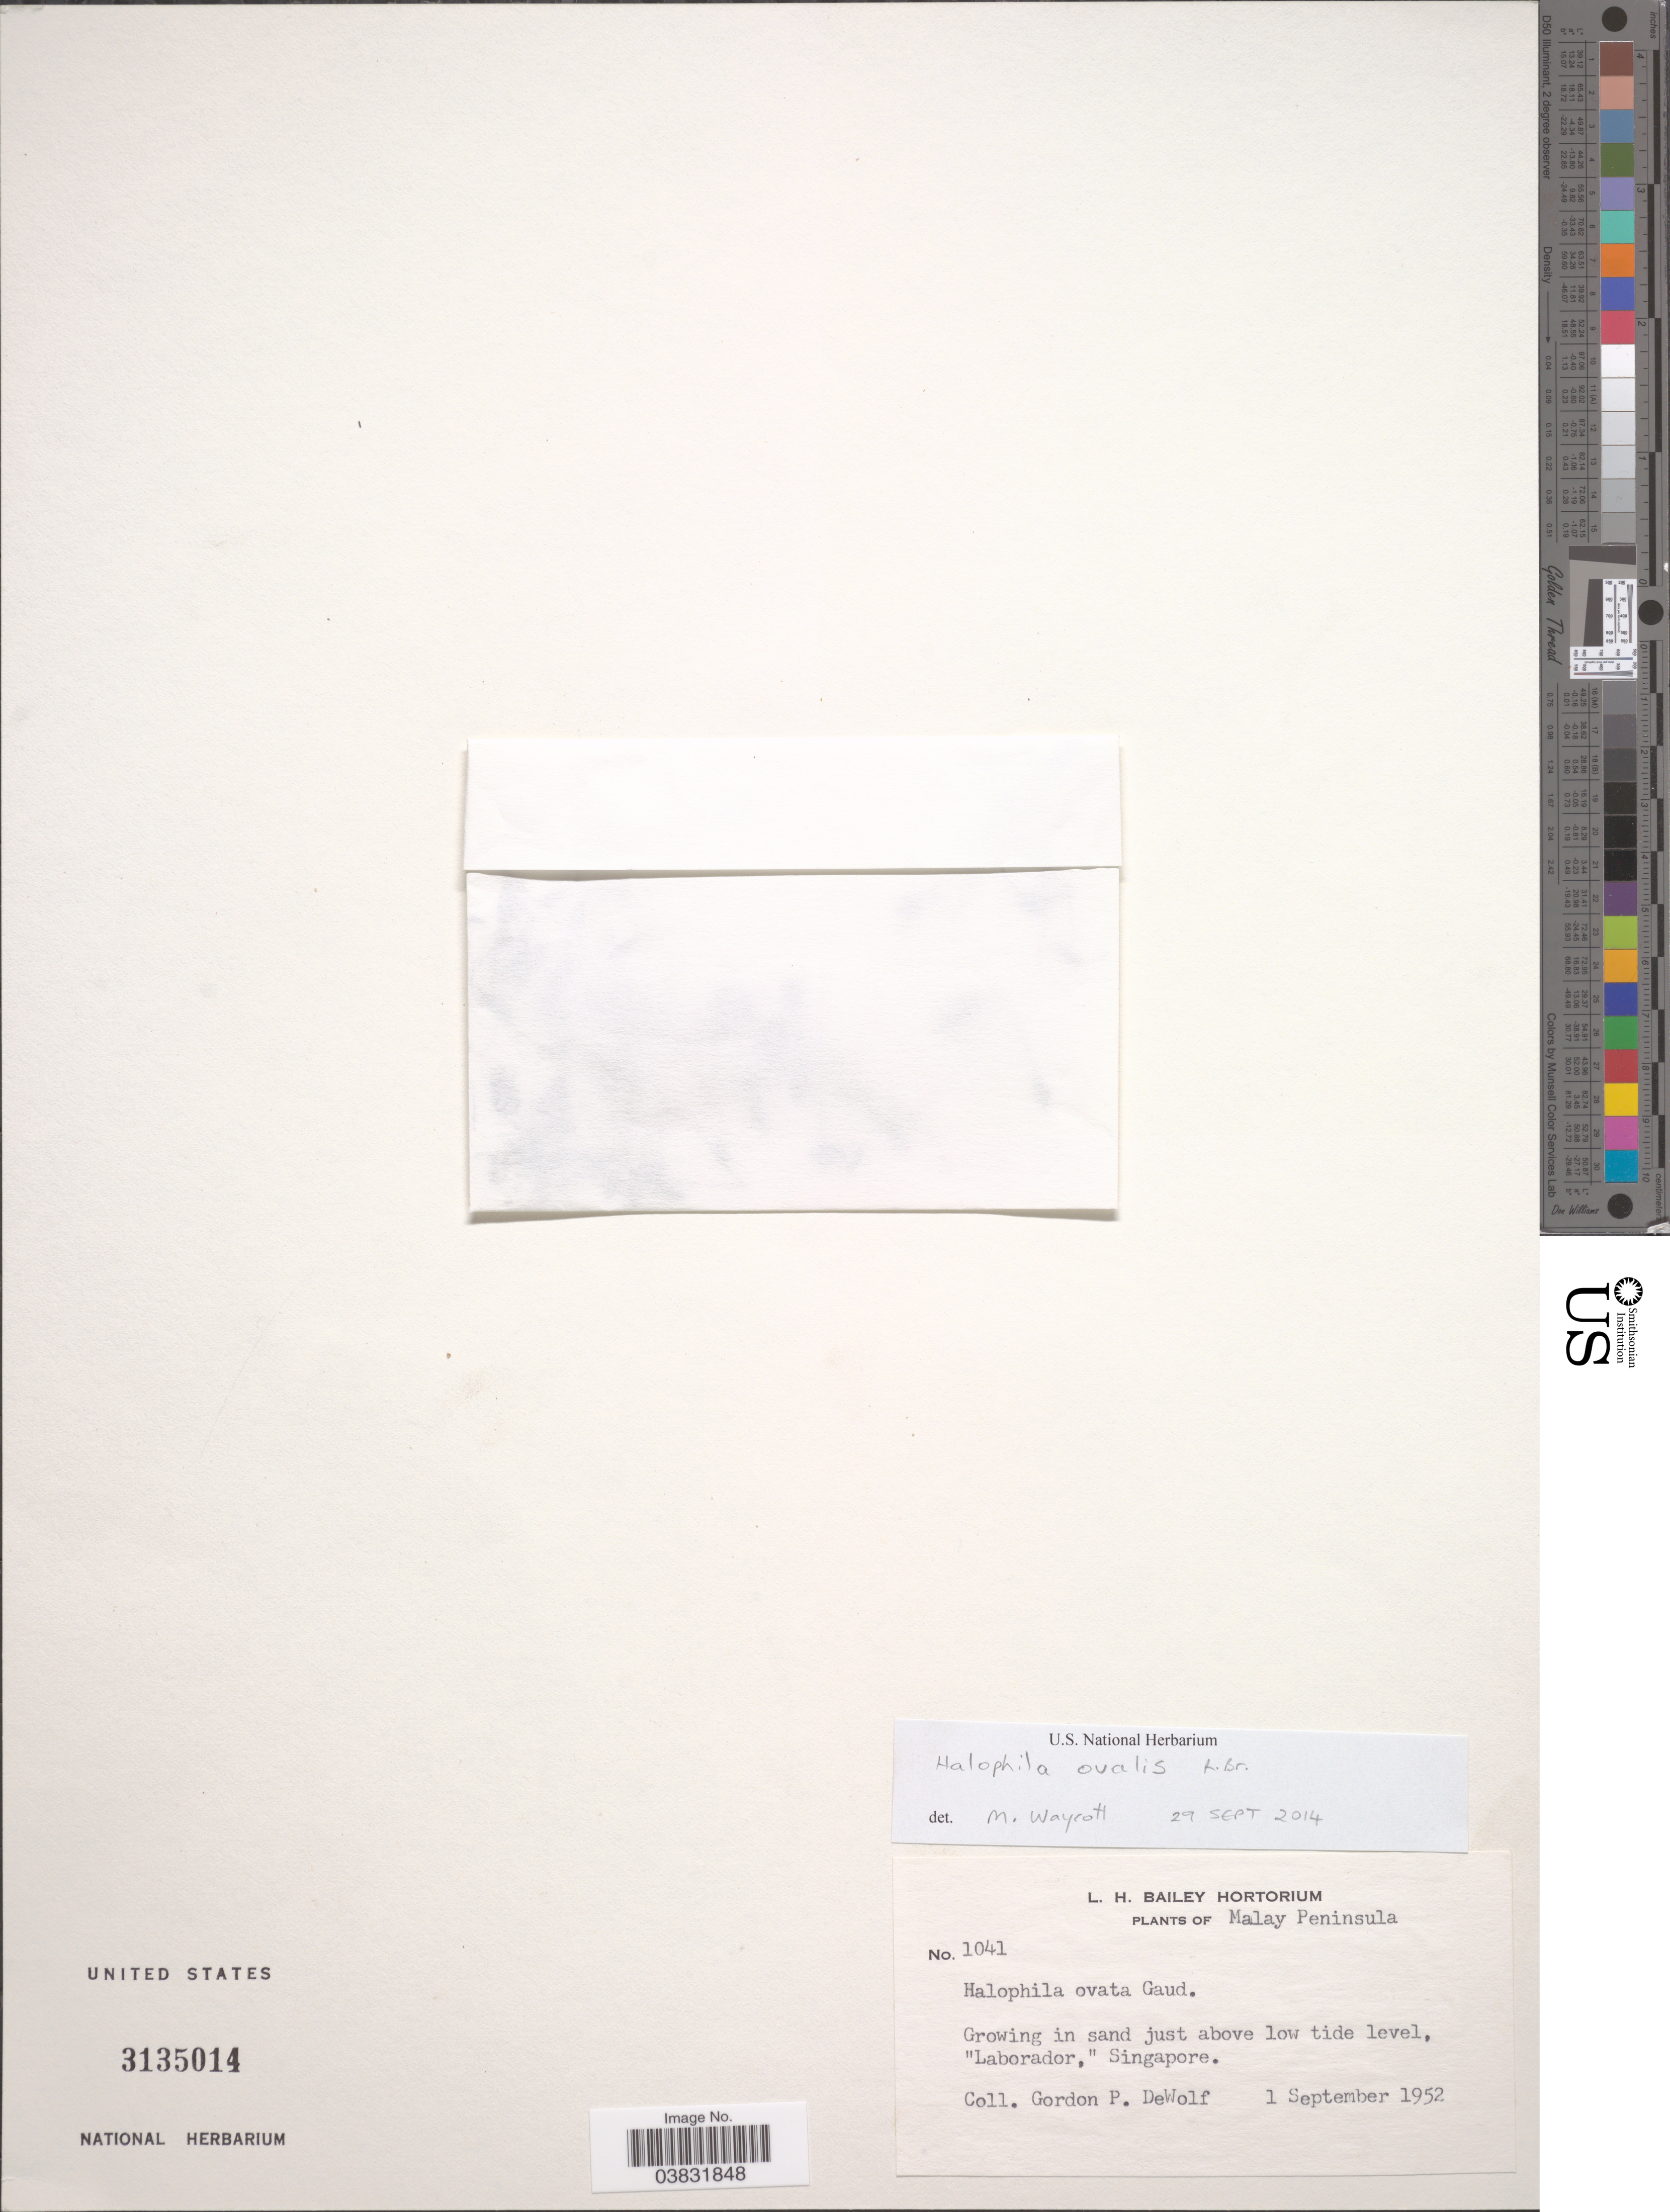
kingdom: Plantae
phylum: Tracheophyta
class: Liliopsida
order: Alismatales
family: Hydrocharitaceae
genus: Halophila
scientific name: Halophila ovalis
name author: (R. Br.) Hook. f.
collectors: G. DeWolf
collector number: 1041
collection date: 1952-09-01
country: Singapore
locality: Malay Peninsula. "Labrador".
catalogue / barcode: US 3135014